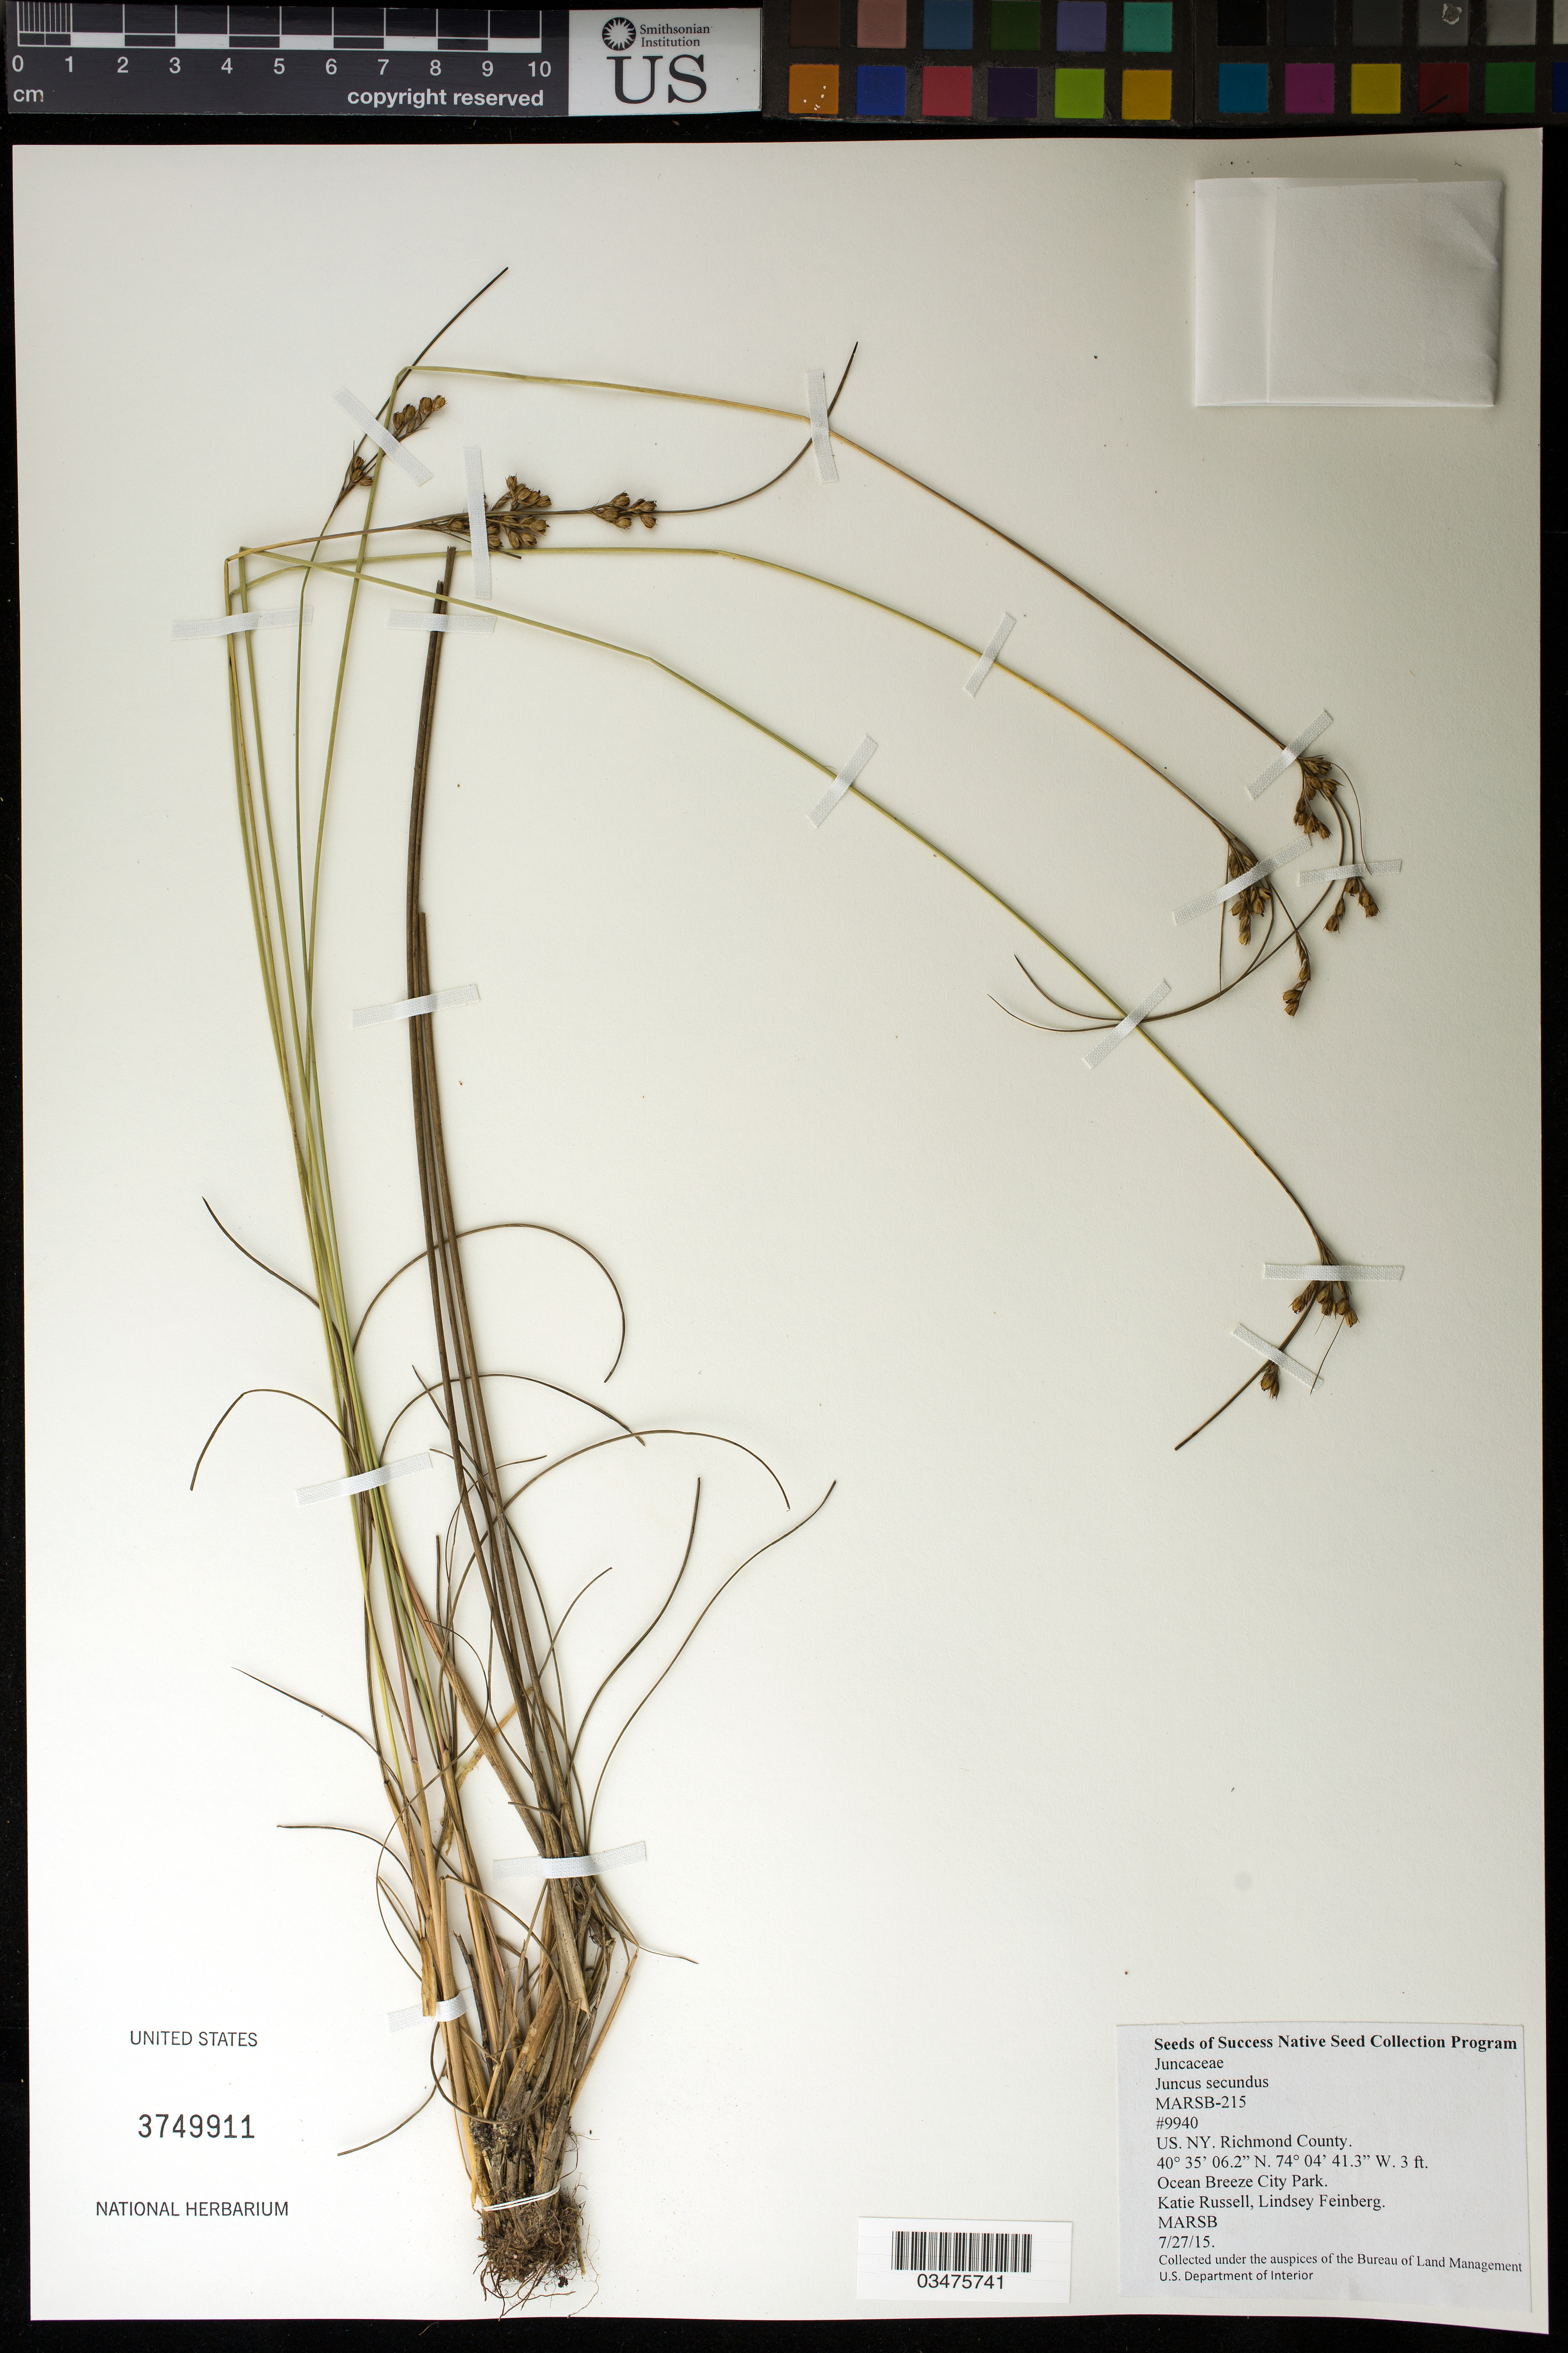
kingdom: Plantae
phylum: Tracheophyta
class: Liliopsida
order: Poales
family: Juncaceae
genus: Juncus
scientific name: Juncus secundus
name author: P. Beauv.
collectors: K. Russell & L. Feinberg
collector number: MARSB-215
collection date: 2015-07-27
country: United States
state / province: New York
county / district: Richmond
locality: Ocean Breeze City Park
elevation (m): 1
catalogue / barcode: US 3749911